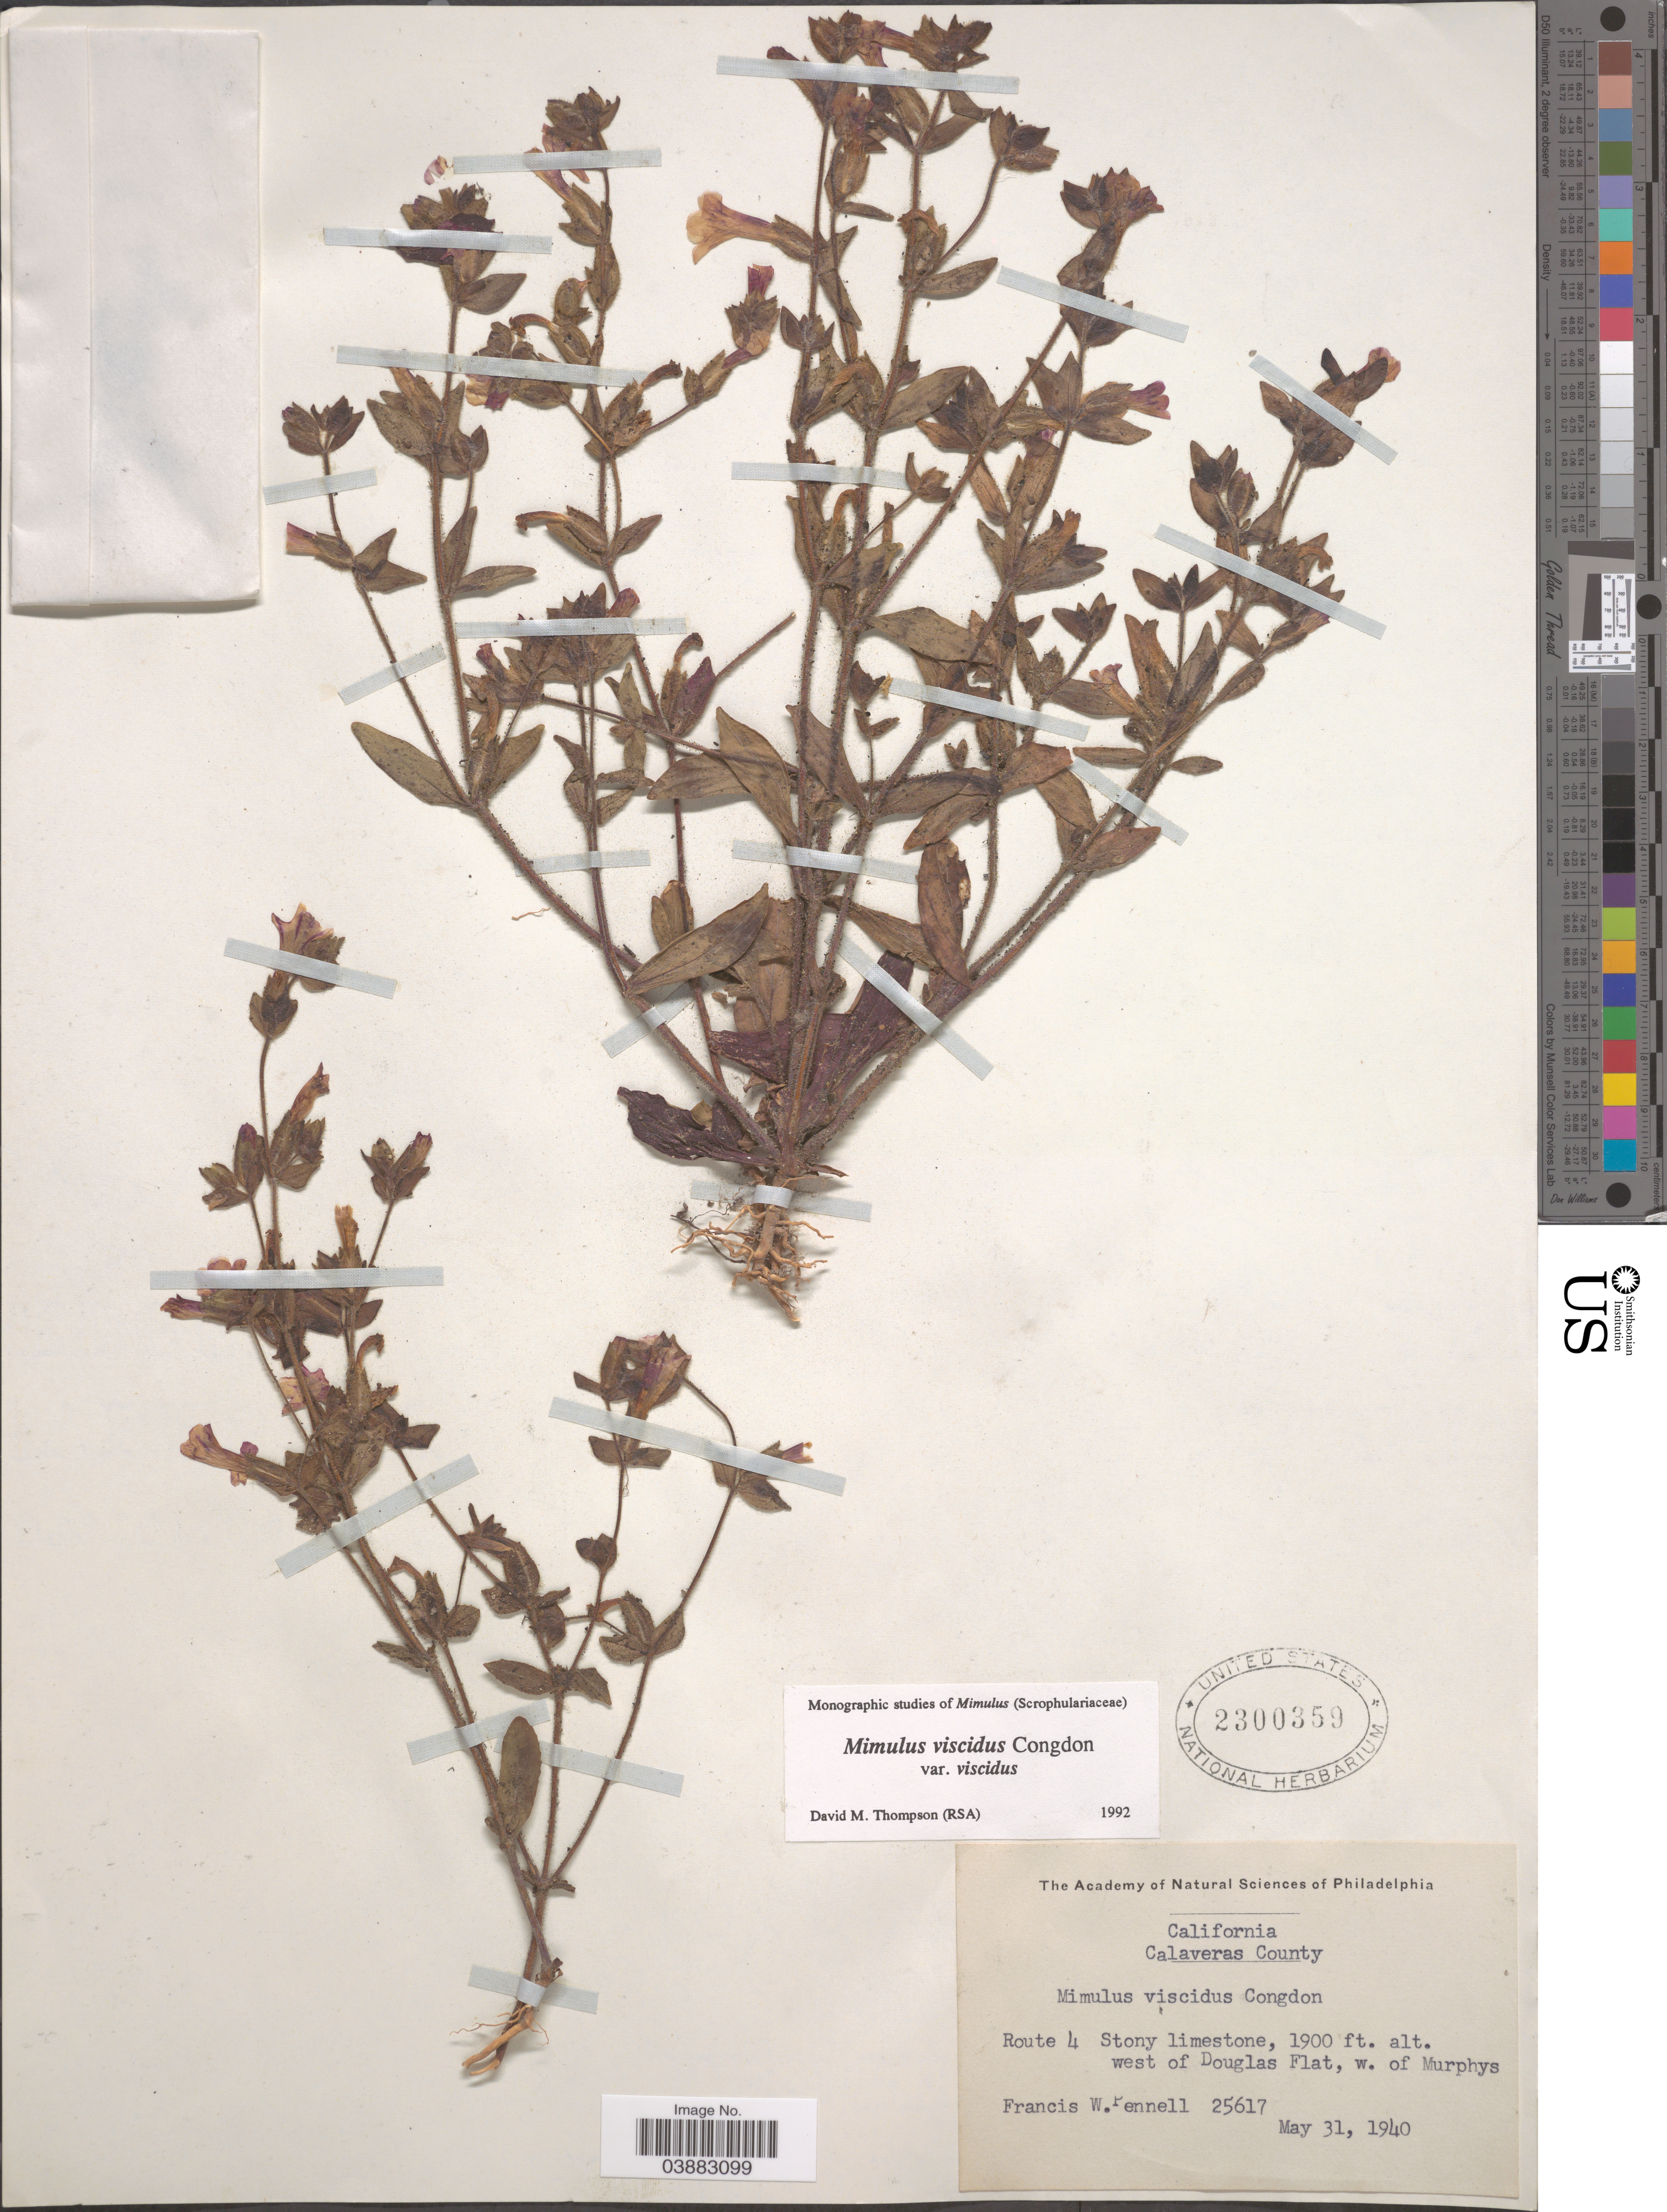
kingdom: Plantae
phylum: Tracheophyta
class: Magnoliopsida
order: Lamiales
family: Phrymaceae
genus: Mimulus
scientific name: Mimulus viscidus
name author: Congdon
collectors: F. W. Pennell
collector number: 25617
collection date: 1940-05-31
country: United States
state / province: California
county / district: Calaveras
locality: Calaveras County. Route 4. Stony limestone, west of Douglas Flat, w. of Murphys.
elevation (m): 579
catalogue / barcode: US 2300359